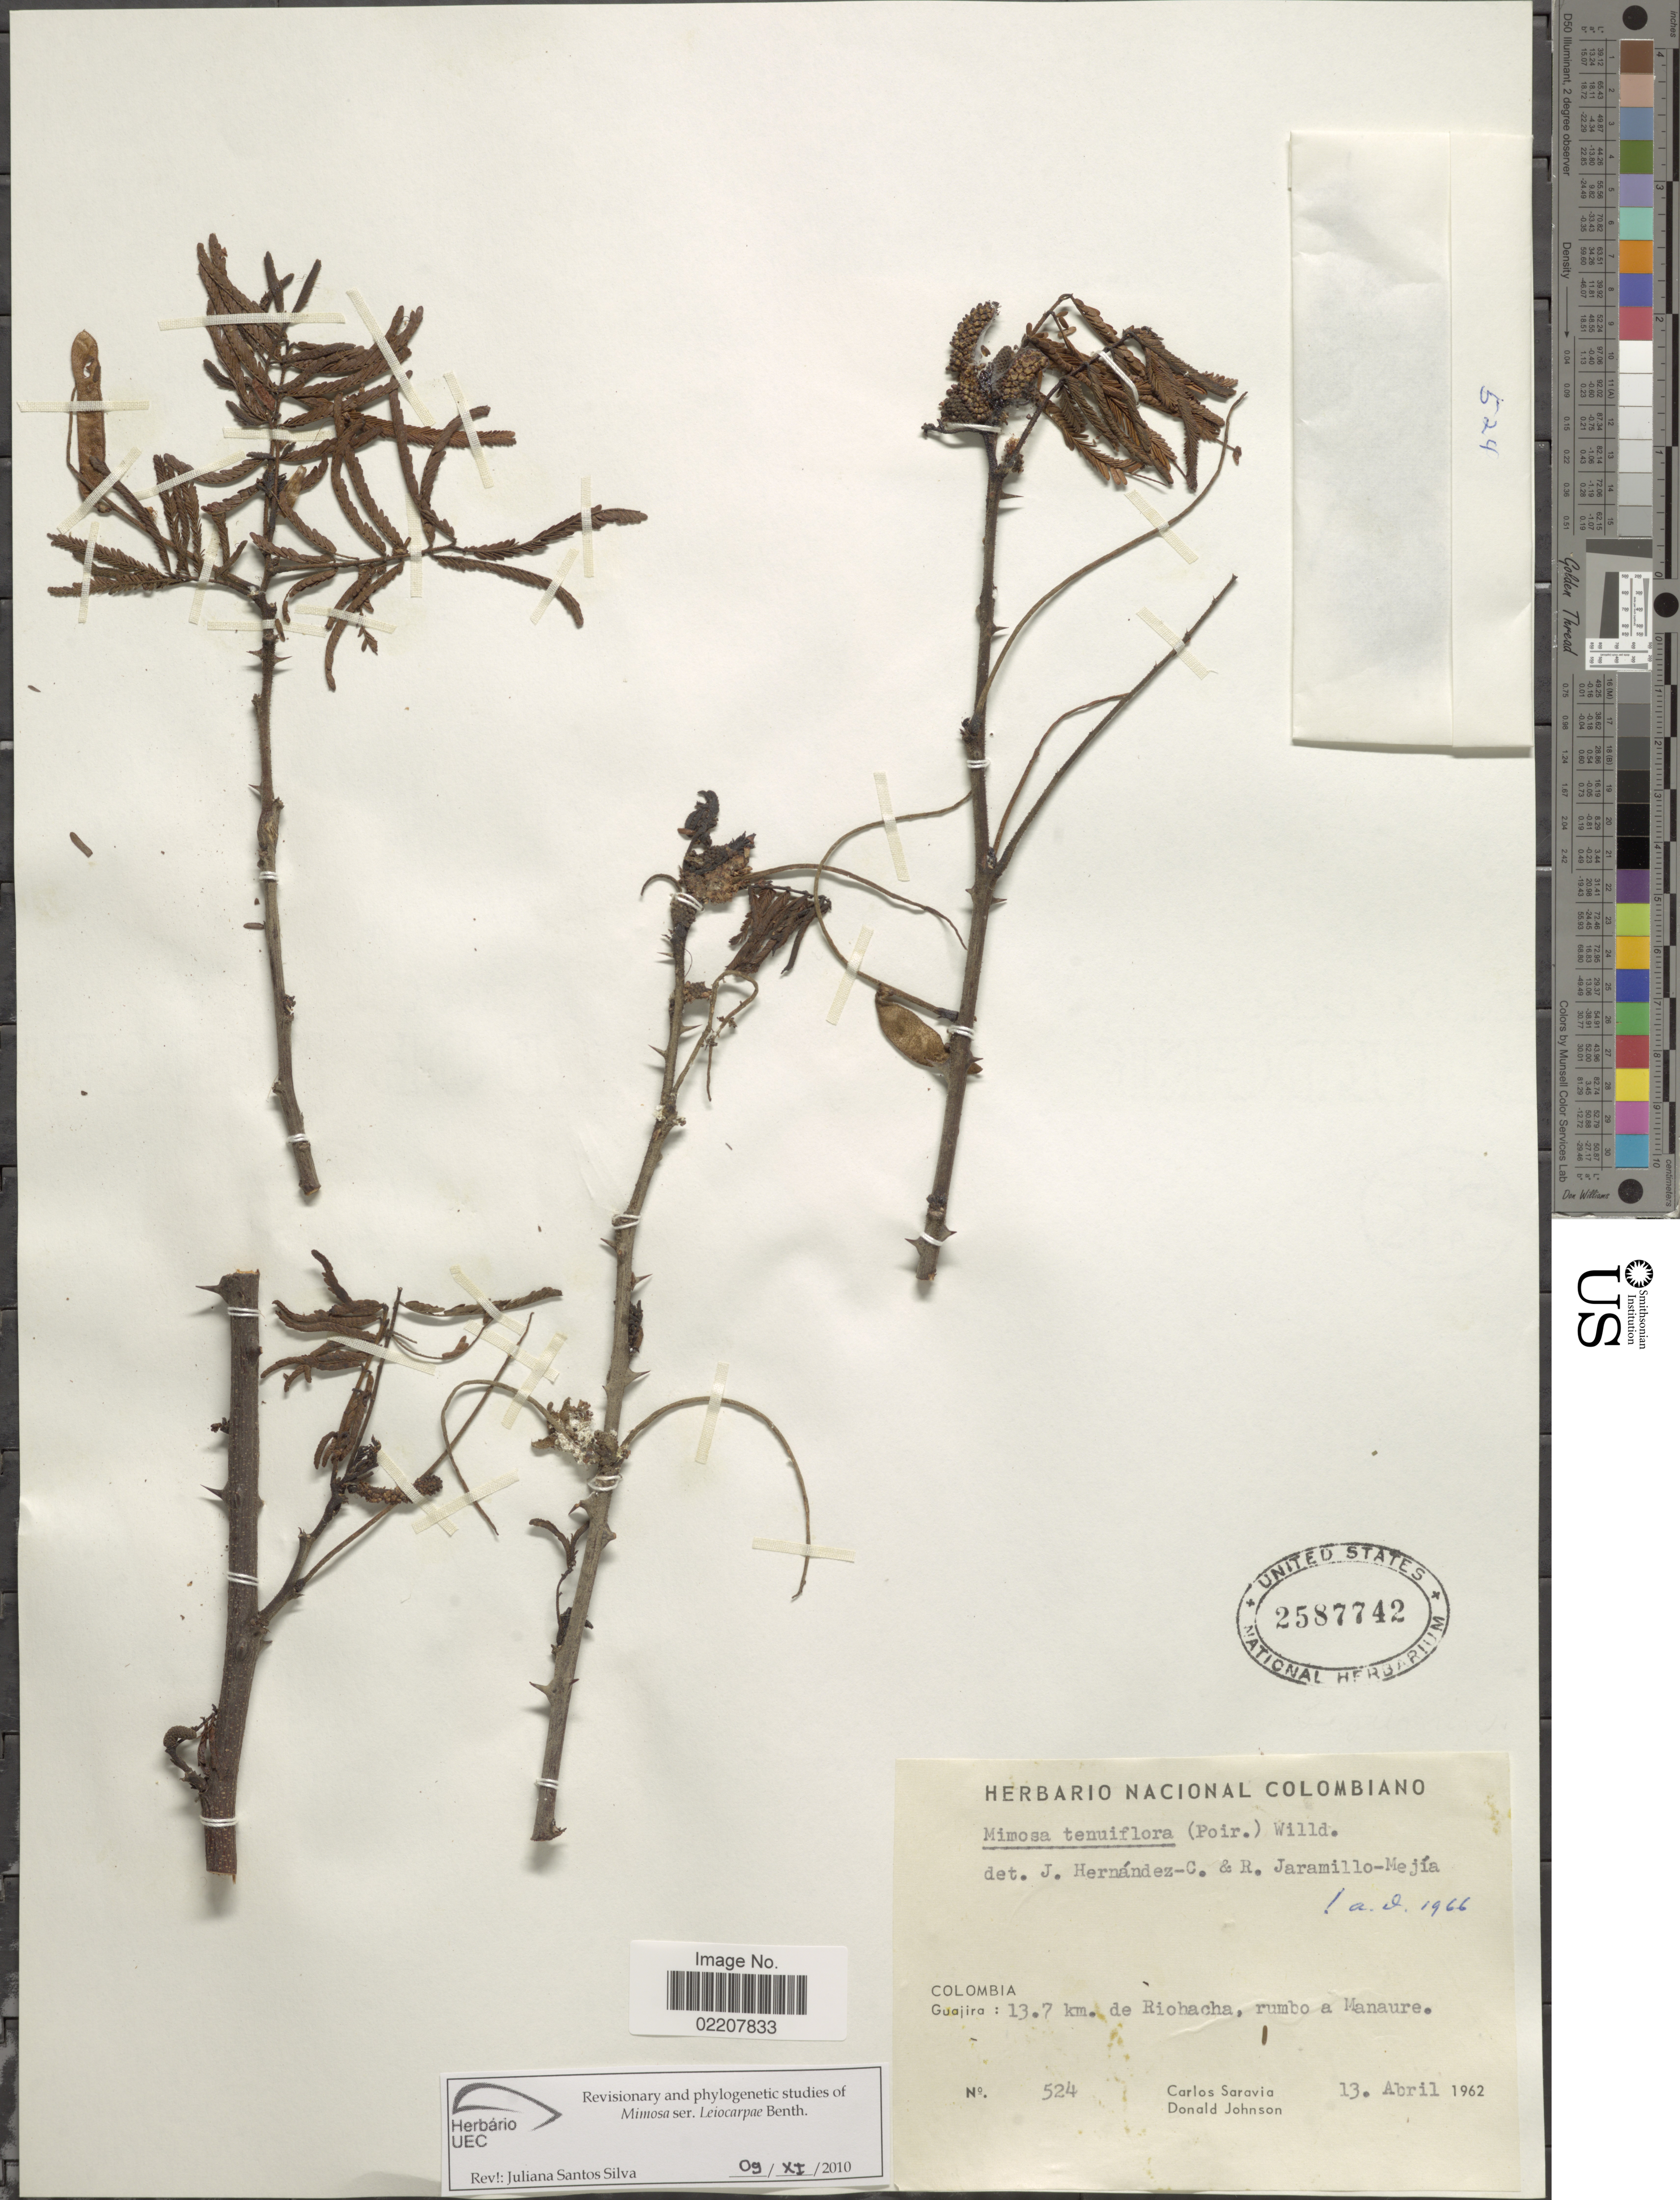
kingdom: Plantae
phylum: Tracheophyta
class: Magnoliopsida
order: Fabales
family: Fabaceae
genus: Mimosa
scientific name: Mimosa tenuiflora Benth., nom. illeg. hom.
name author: Benth.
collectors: C. Saravia & D. Johnson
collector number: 524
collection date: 1962-04-13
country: Colombia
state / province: La Guajira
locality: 13.7 km de Riohacha, rumbo a Manaure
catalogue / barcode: US 2587742